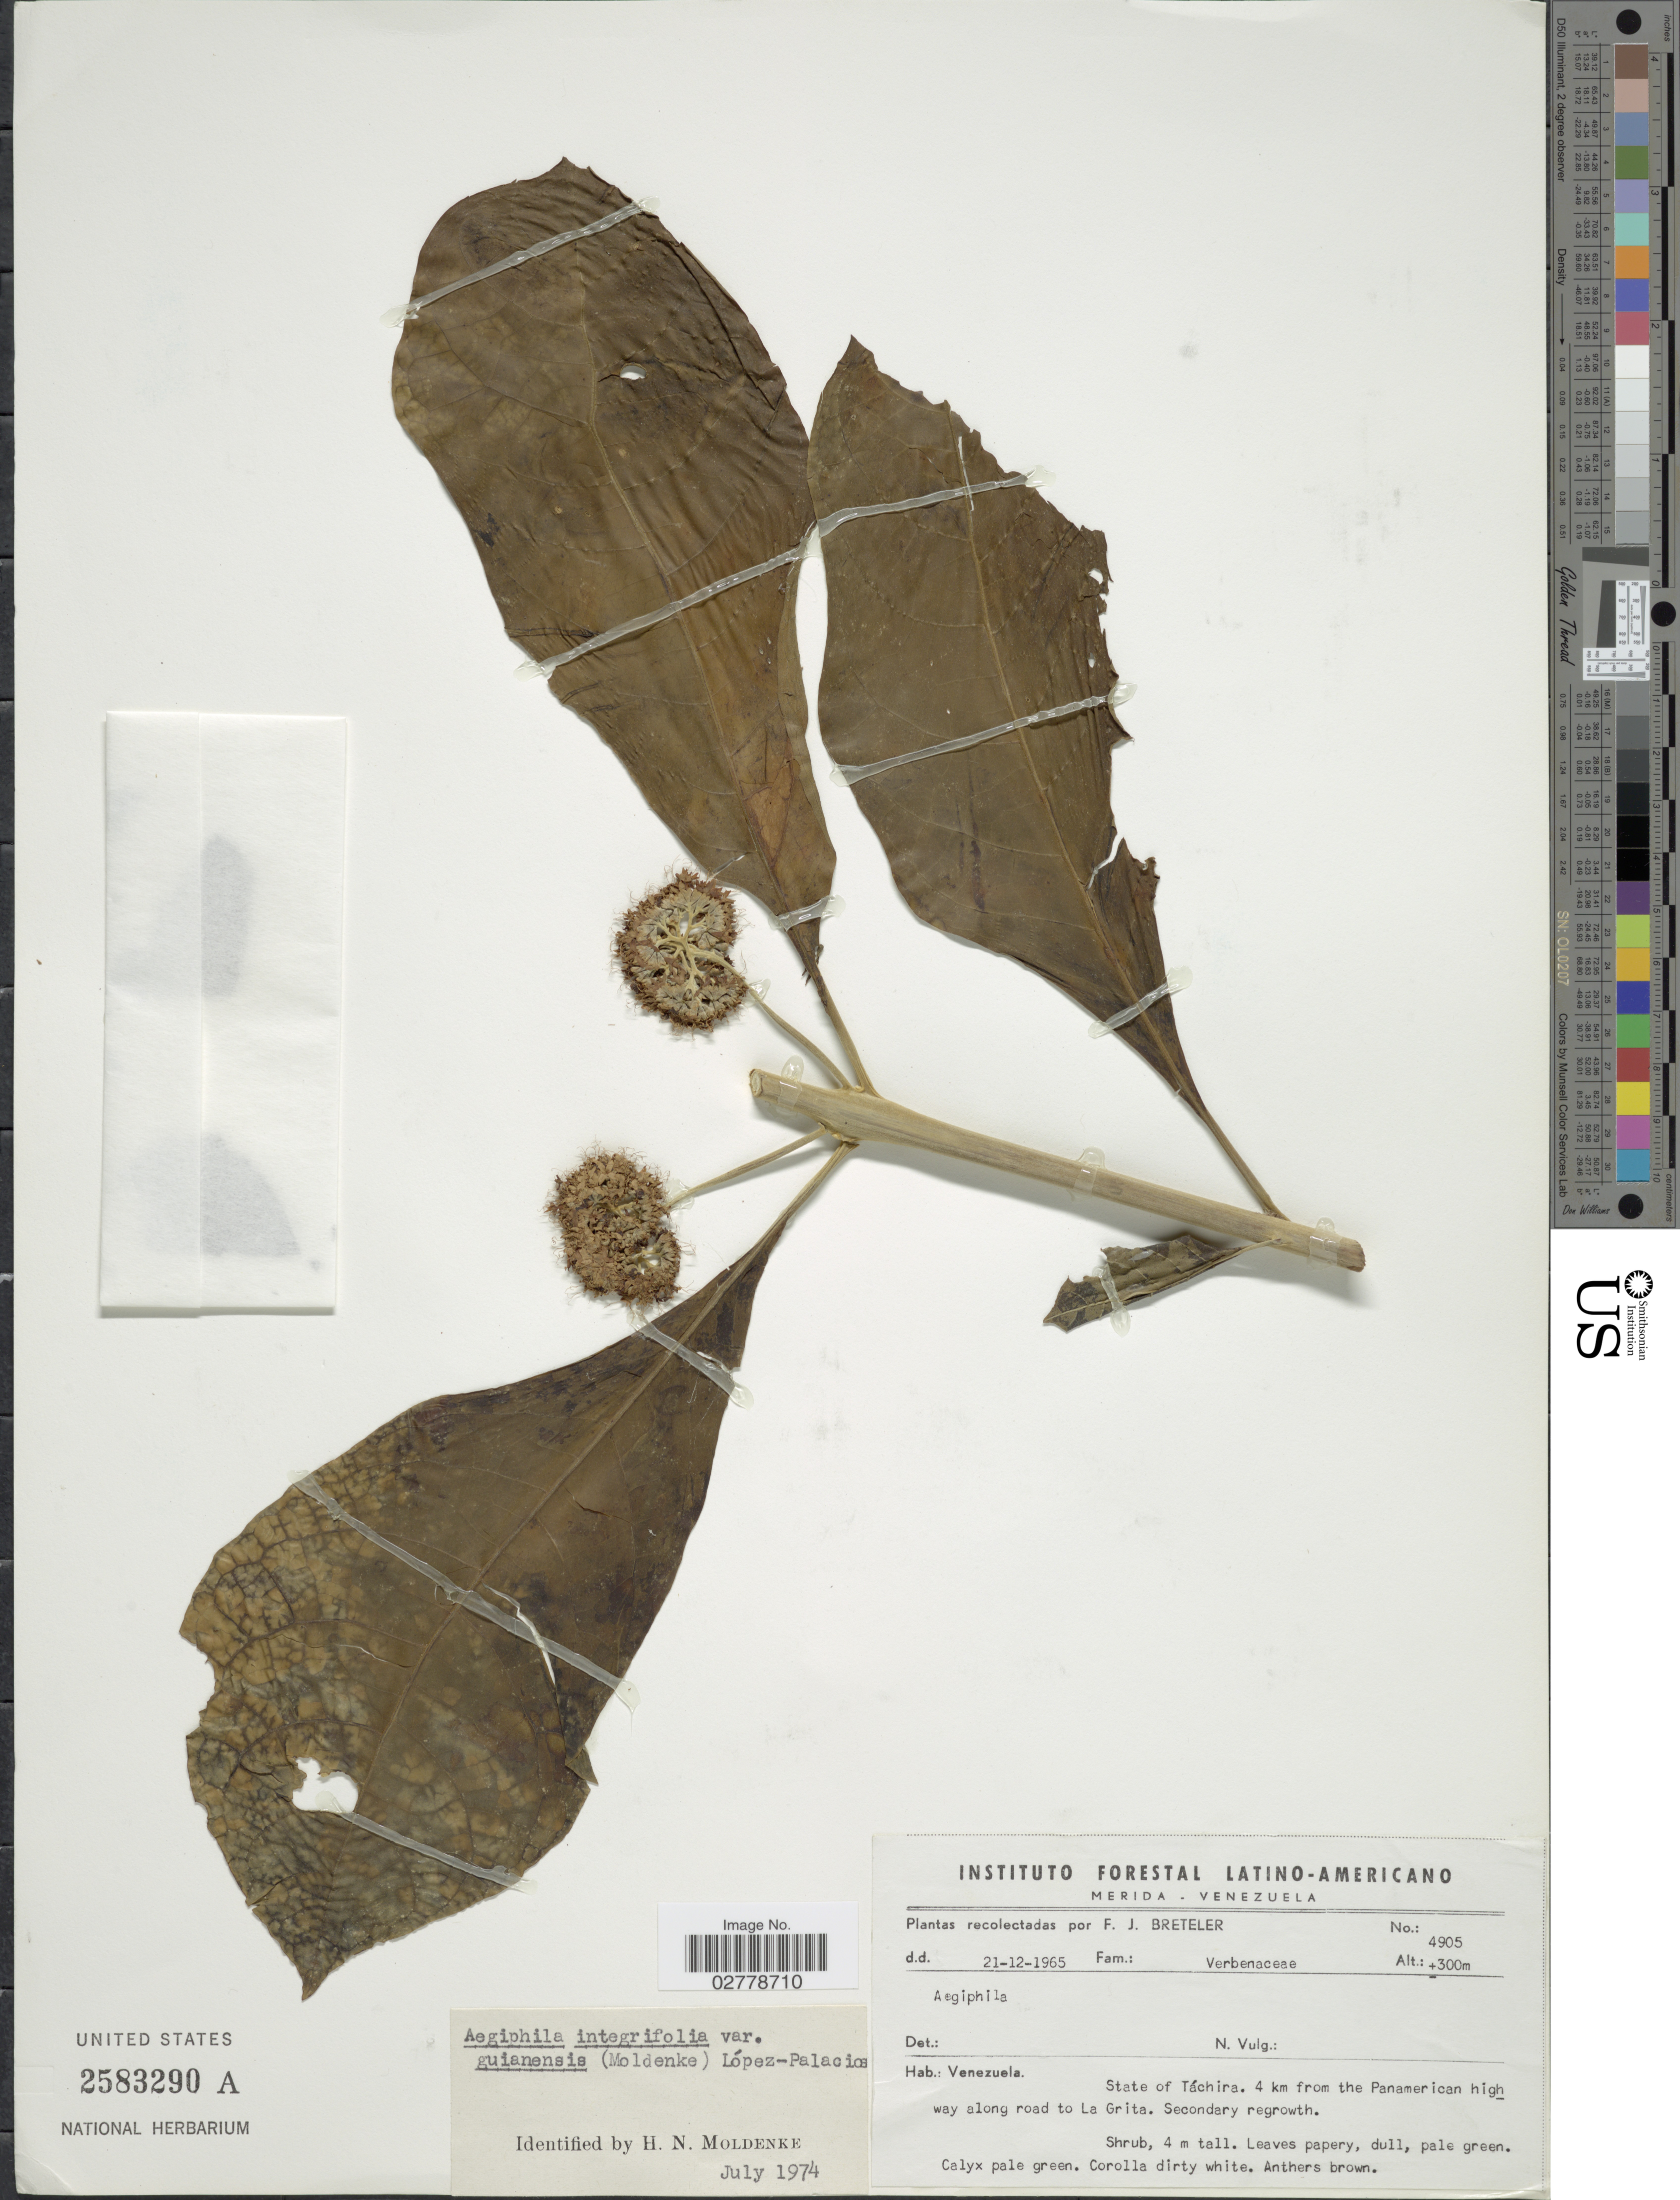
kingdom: Plantae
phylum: Tracheophyta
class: Magnoliopsida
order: Lamiales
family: Lamiaceae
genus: Aegiphila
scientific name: Aegiphila integrifolia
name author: (Jacq.) B.D. Jacks.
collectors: F. J. Breteler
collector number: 4905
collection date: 1965-12-21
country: Venezuela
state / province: Tachira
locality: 4 km from the Panamerican highway along road to La Grita.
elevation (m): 300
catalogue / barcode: US 2583290A